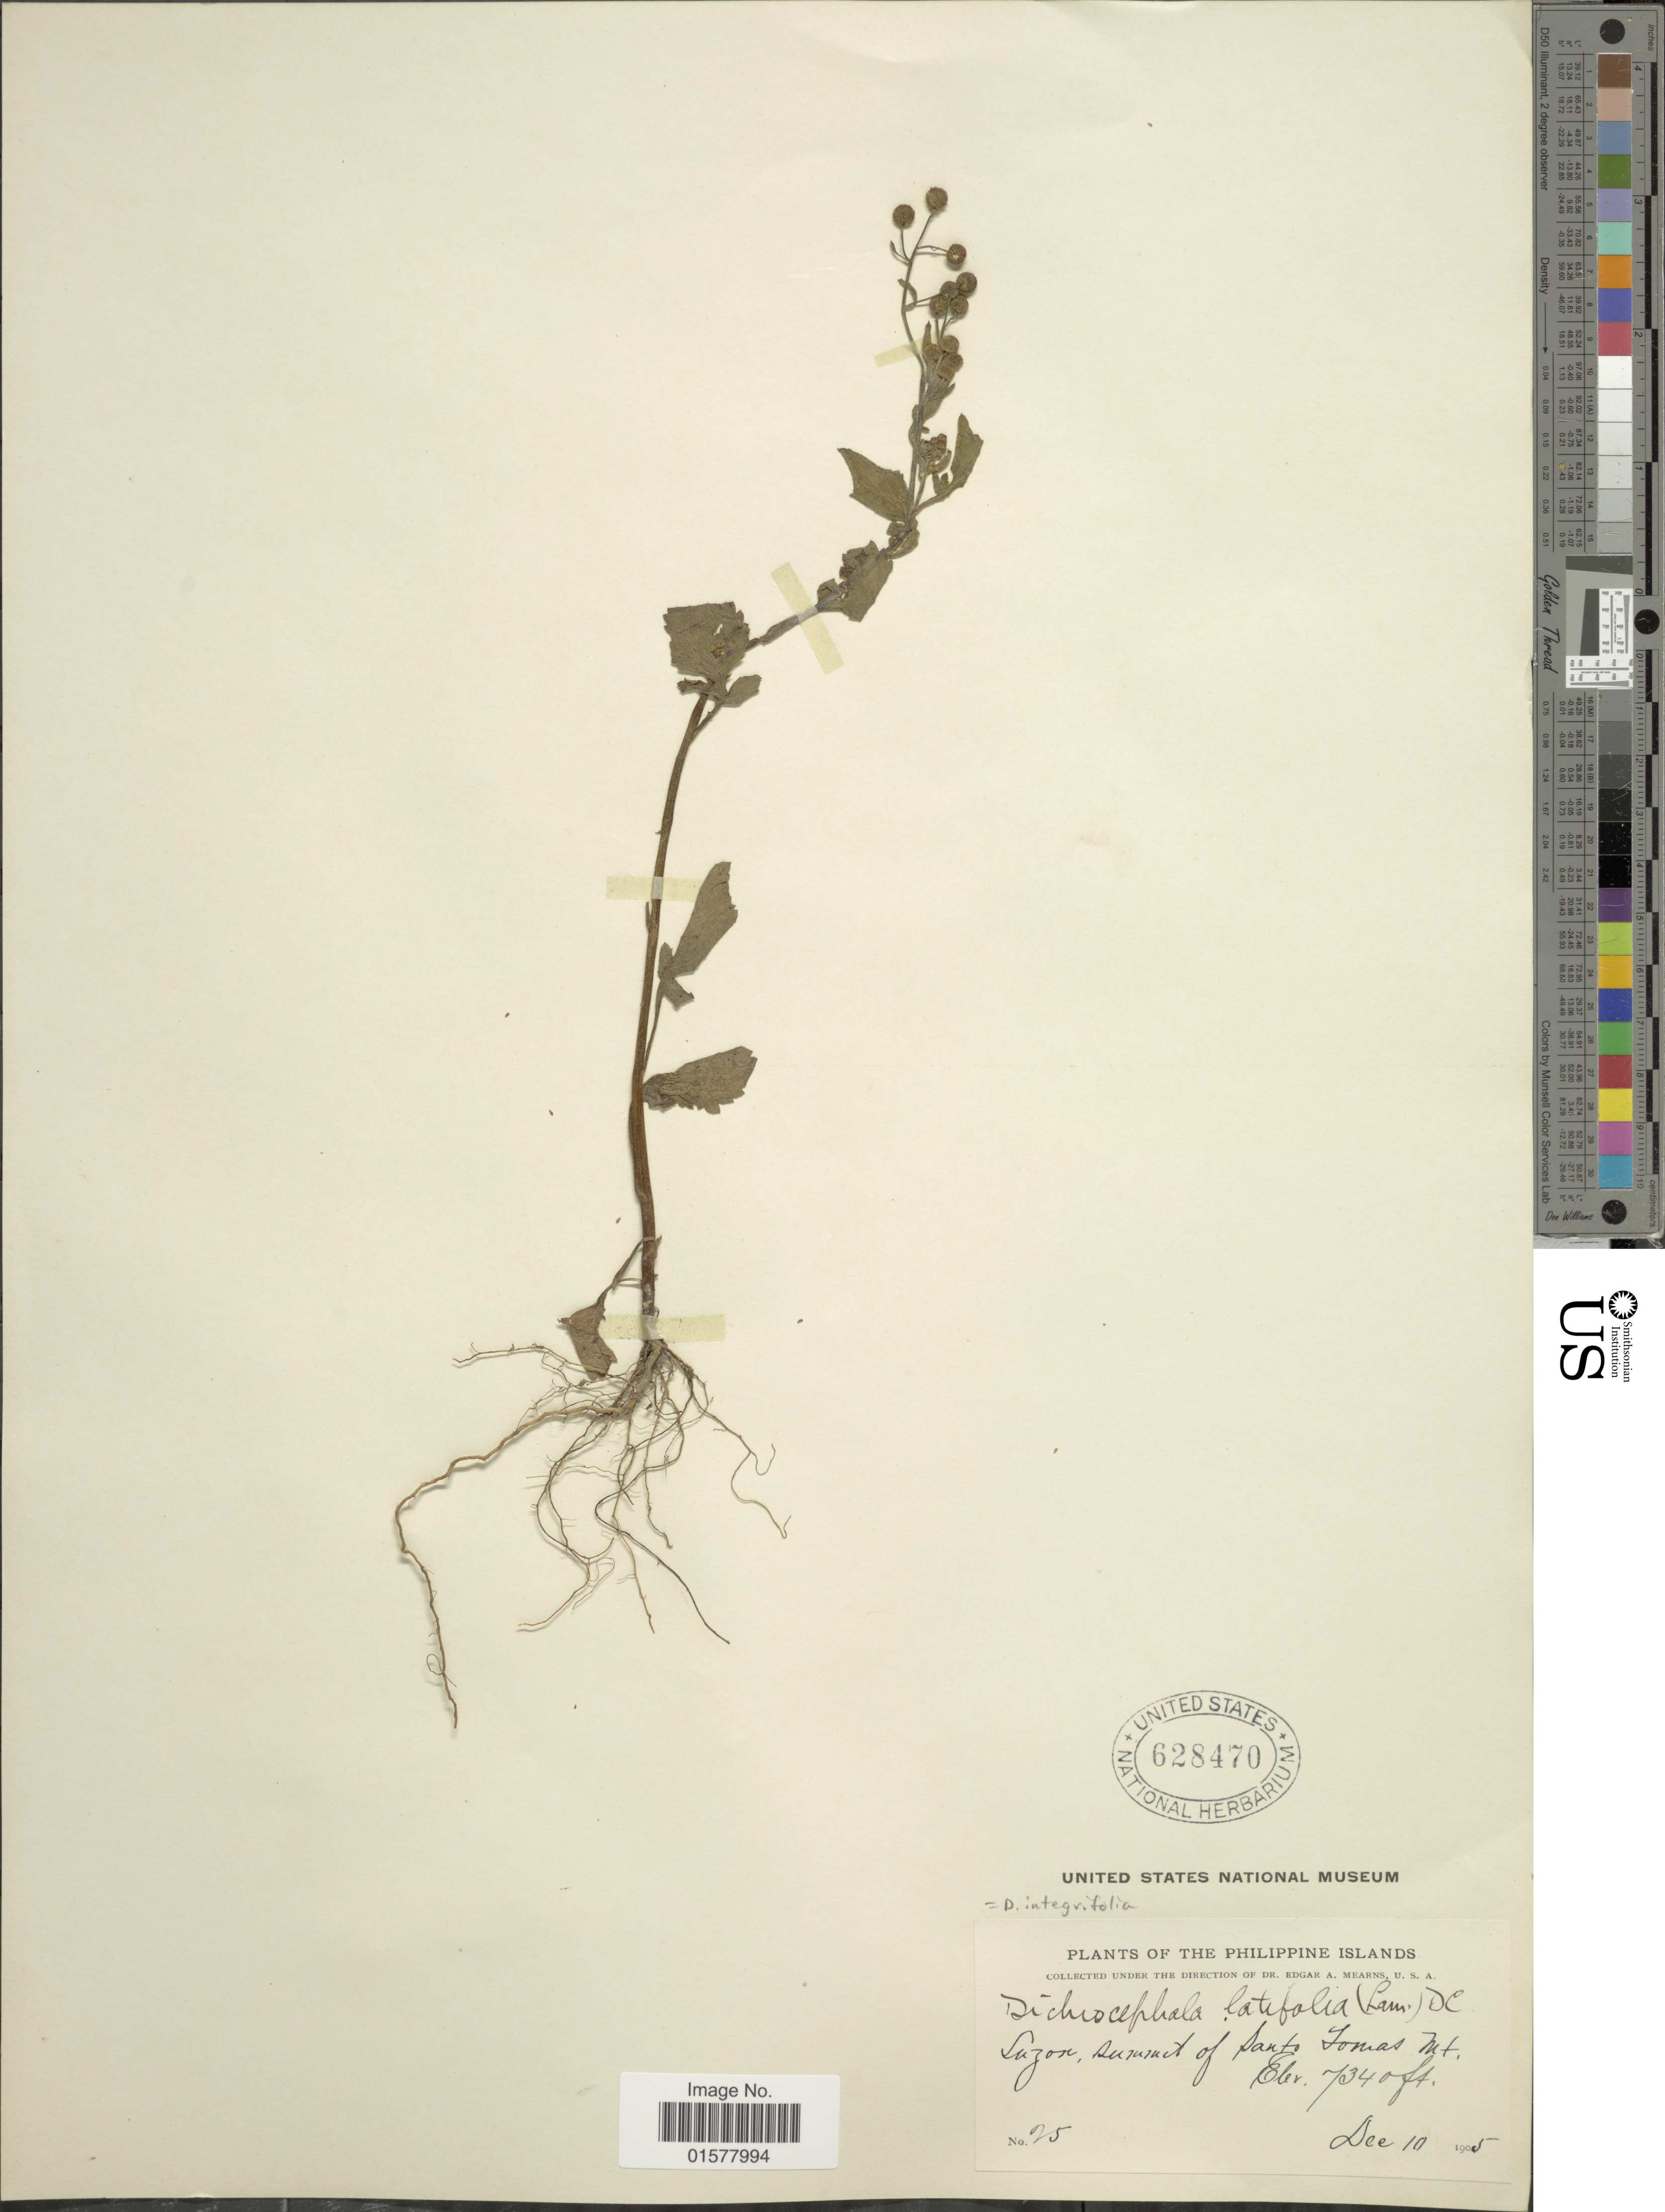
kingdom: Plantae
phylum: Tracheophyta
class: Magnoliopsida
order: Asterales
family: Asteraceae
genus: Dichrocephala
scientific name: Dichrocephala integrifolia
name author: (L. f.) Kuntze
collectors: E. A. Mearns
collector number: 25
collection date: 1905-12-10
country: Philippines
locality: Luzon, summit Mt. Santo Tomas Mt.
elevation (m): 2237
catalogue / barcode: US 628470